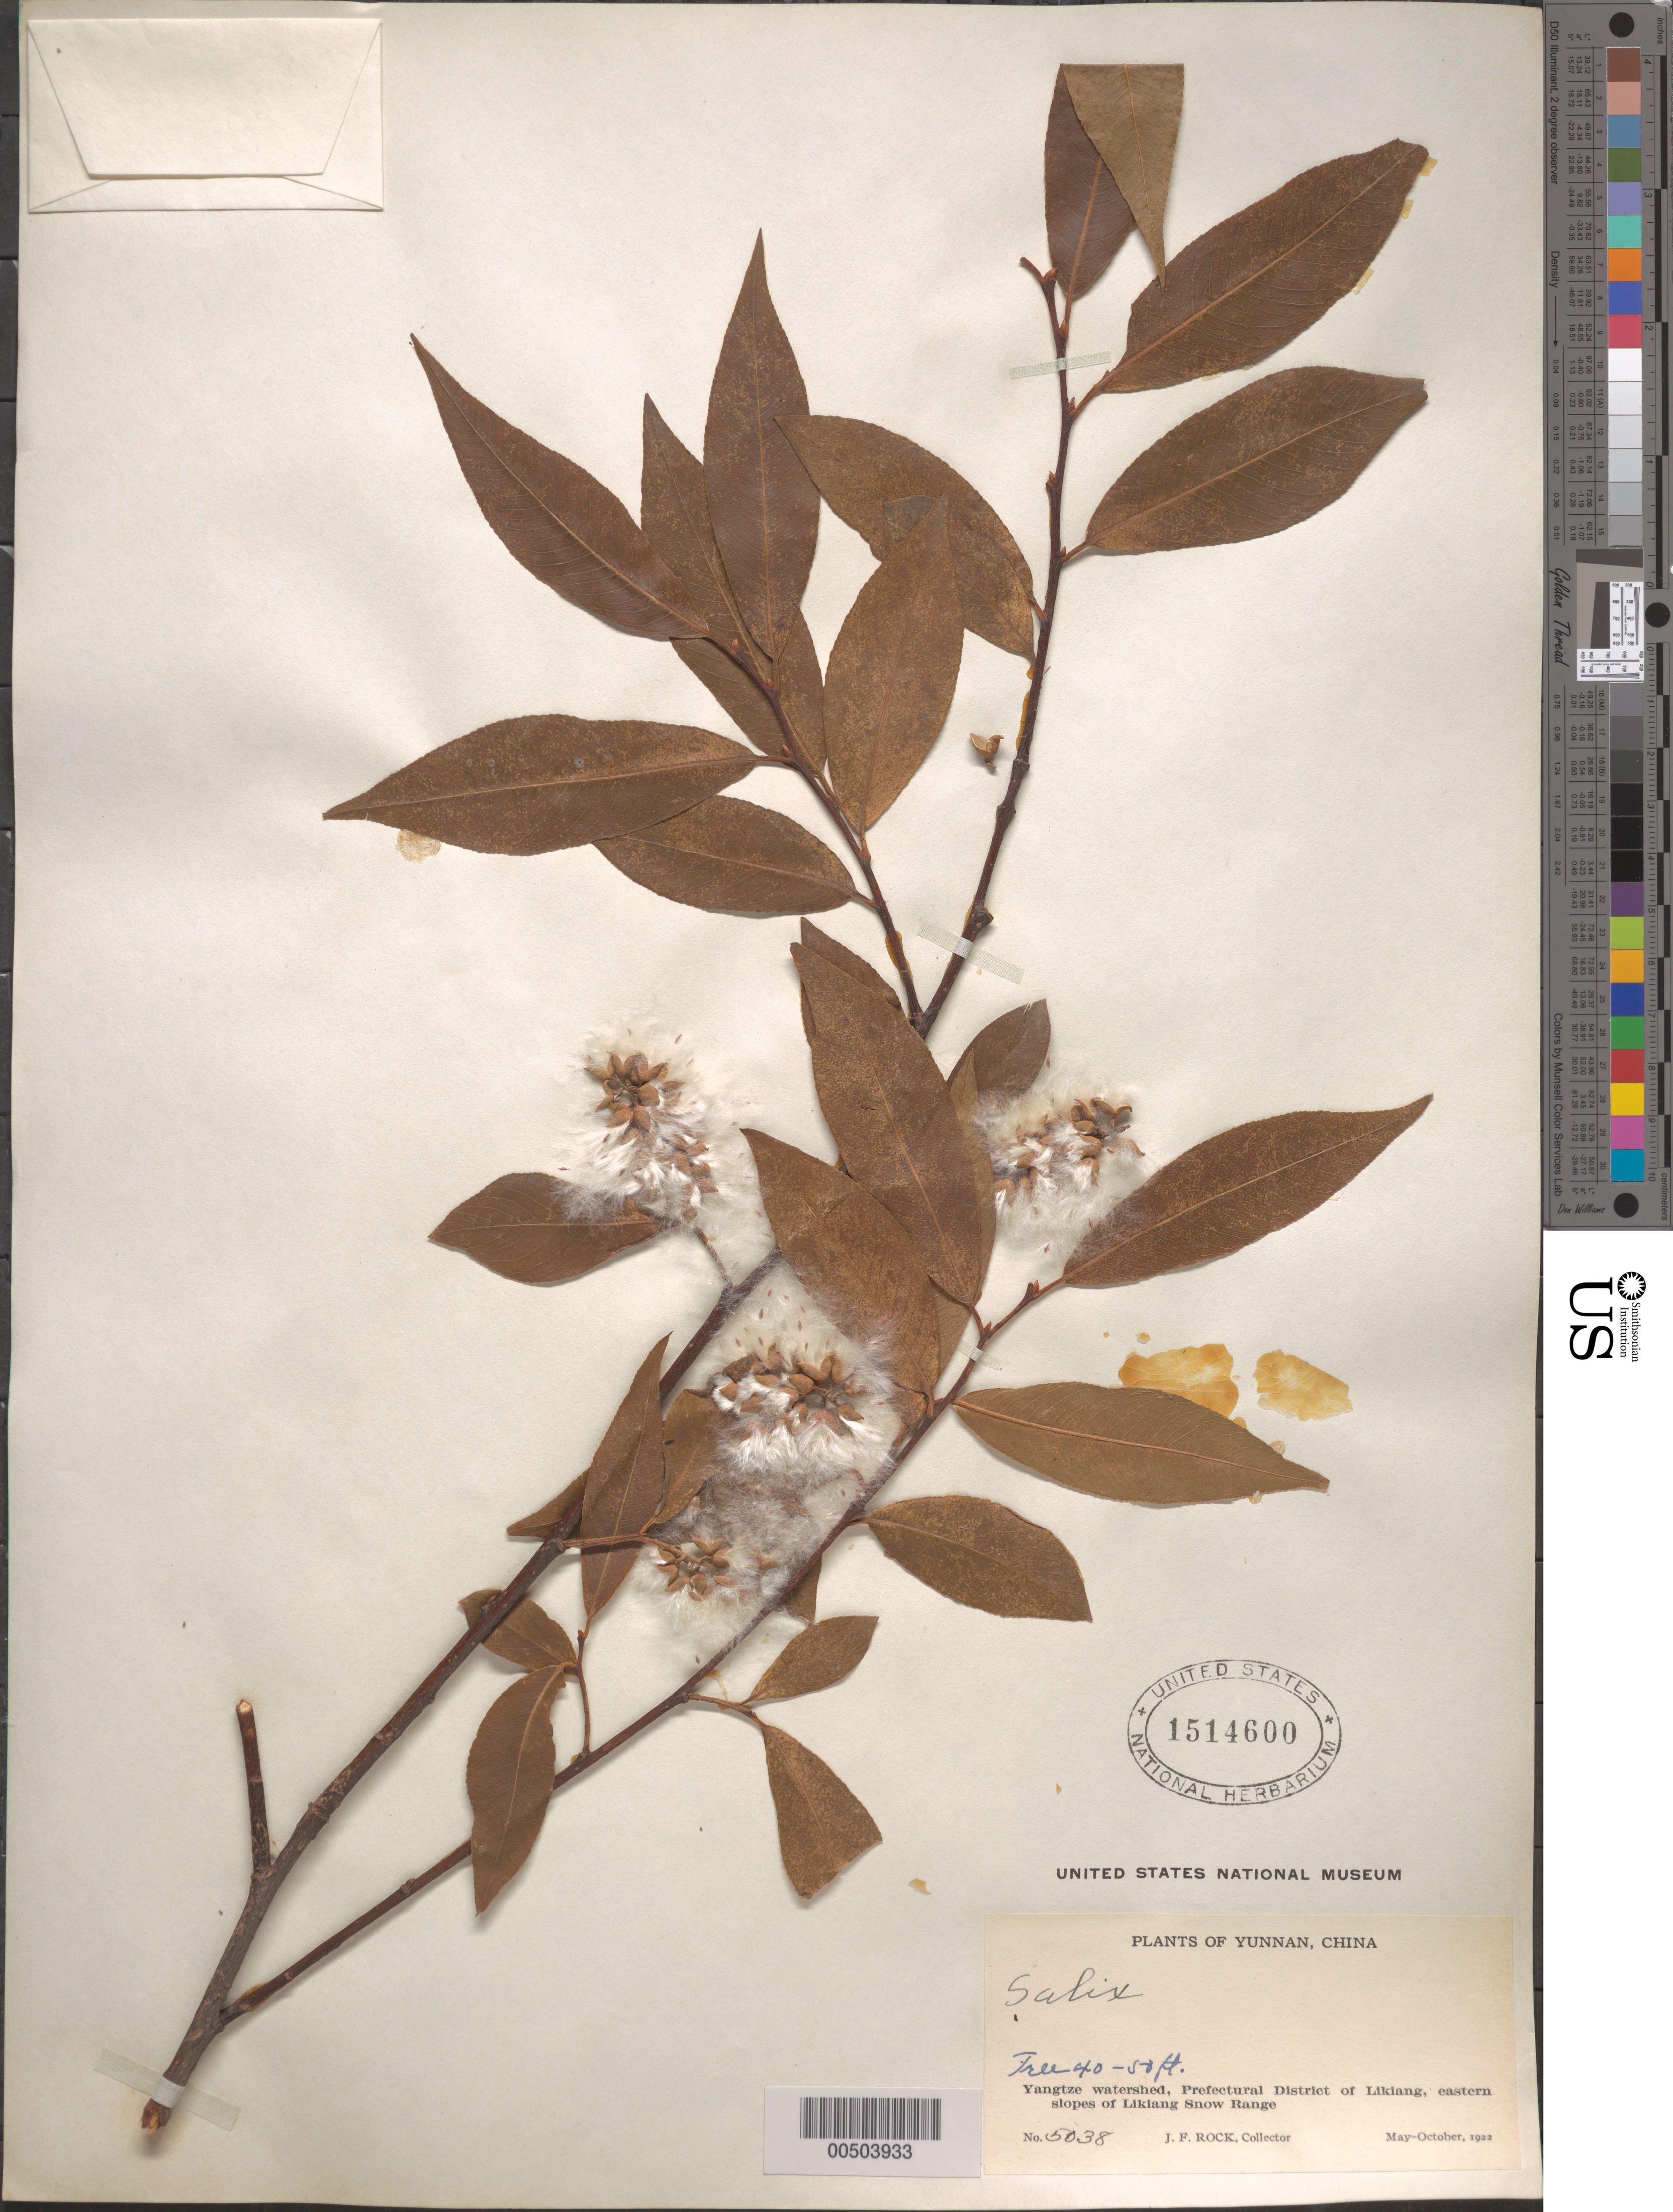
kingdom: Plantae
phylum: Tracheophyta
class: Magnoliopsida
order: Malpighiales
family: Salicaceae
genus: Salix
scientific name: Salix sp.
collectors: J. F. Rock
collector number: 5038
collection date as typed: May 1922 to -- Oct 1922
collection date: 1922-05/1922-10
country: China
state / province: Yunnan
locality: Yangtze watershed, Prefectural District of Likiang, eastern slopes of Likiang snow range, Likiang (Dayan) District (?)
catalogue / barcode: US 1514600